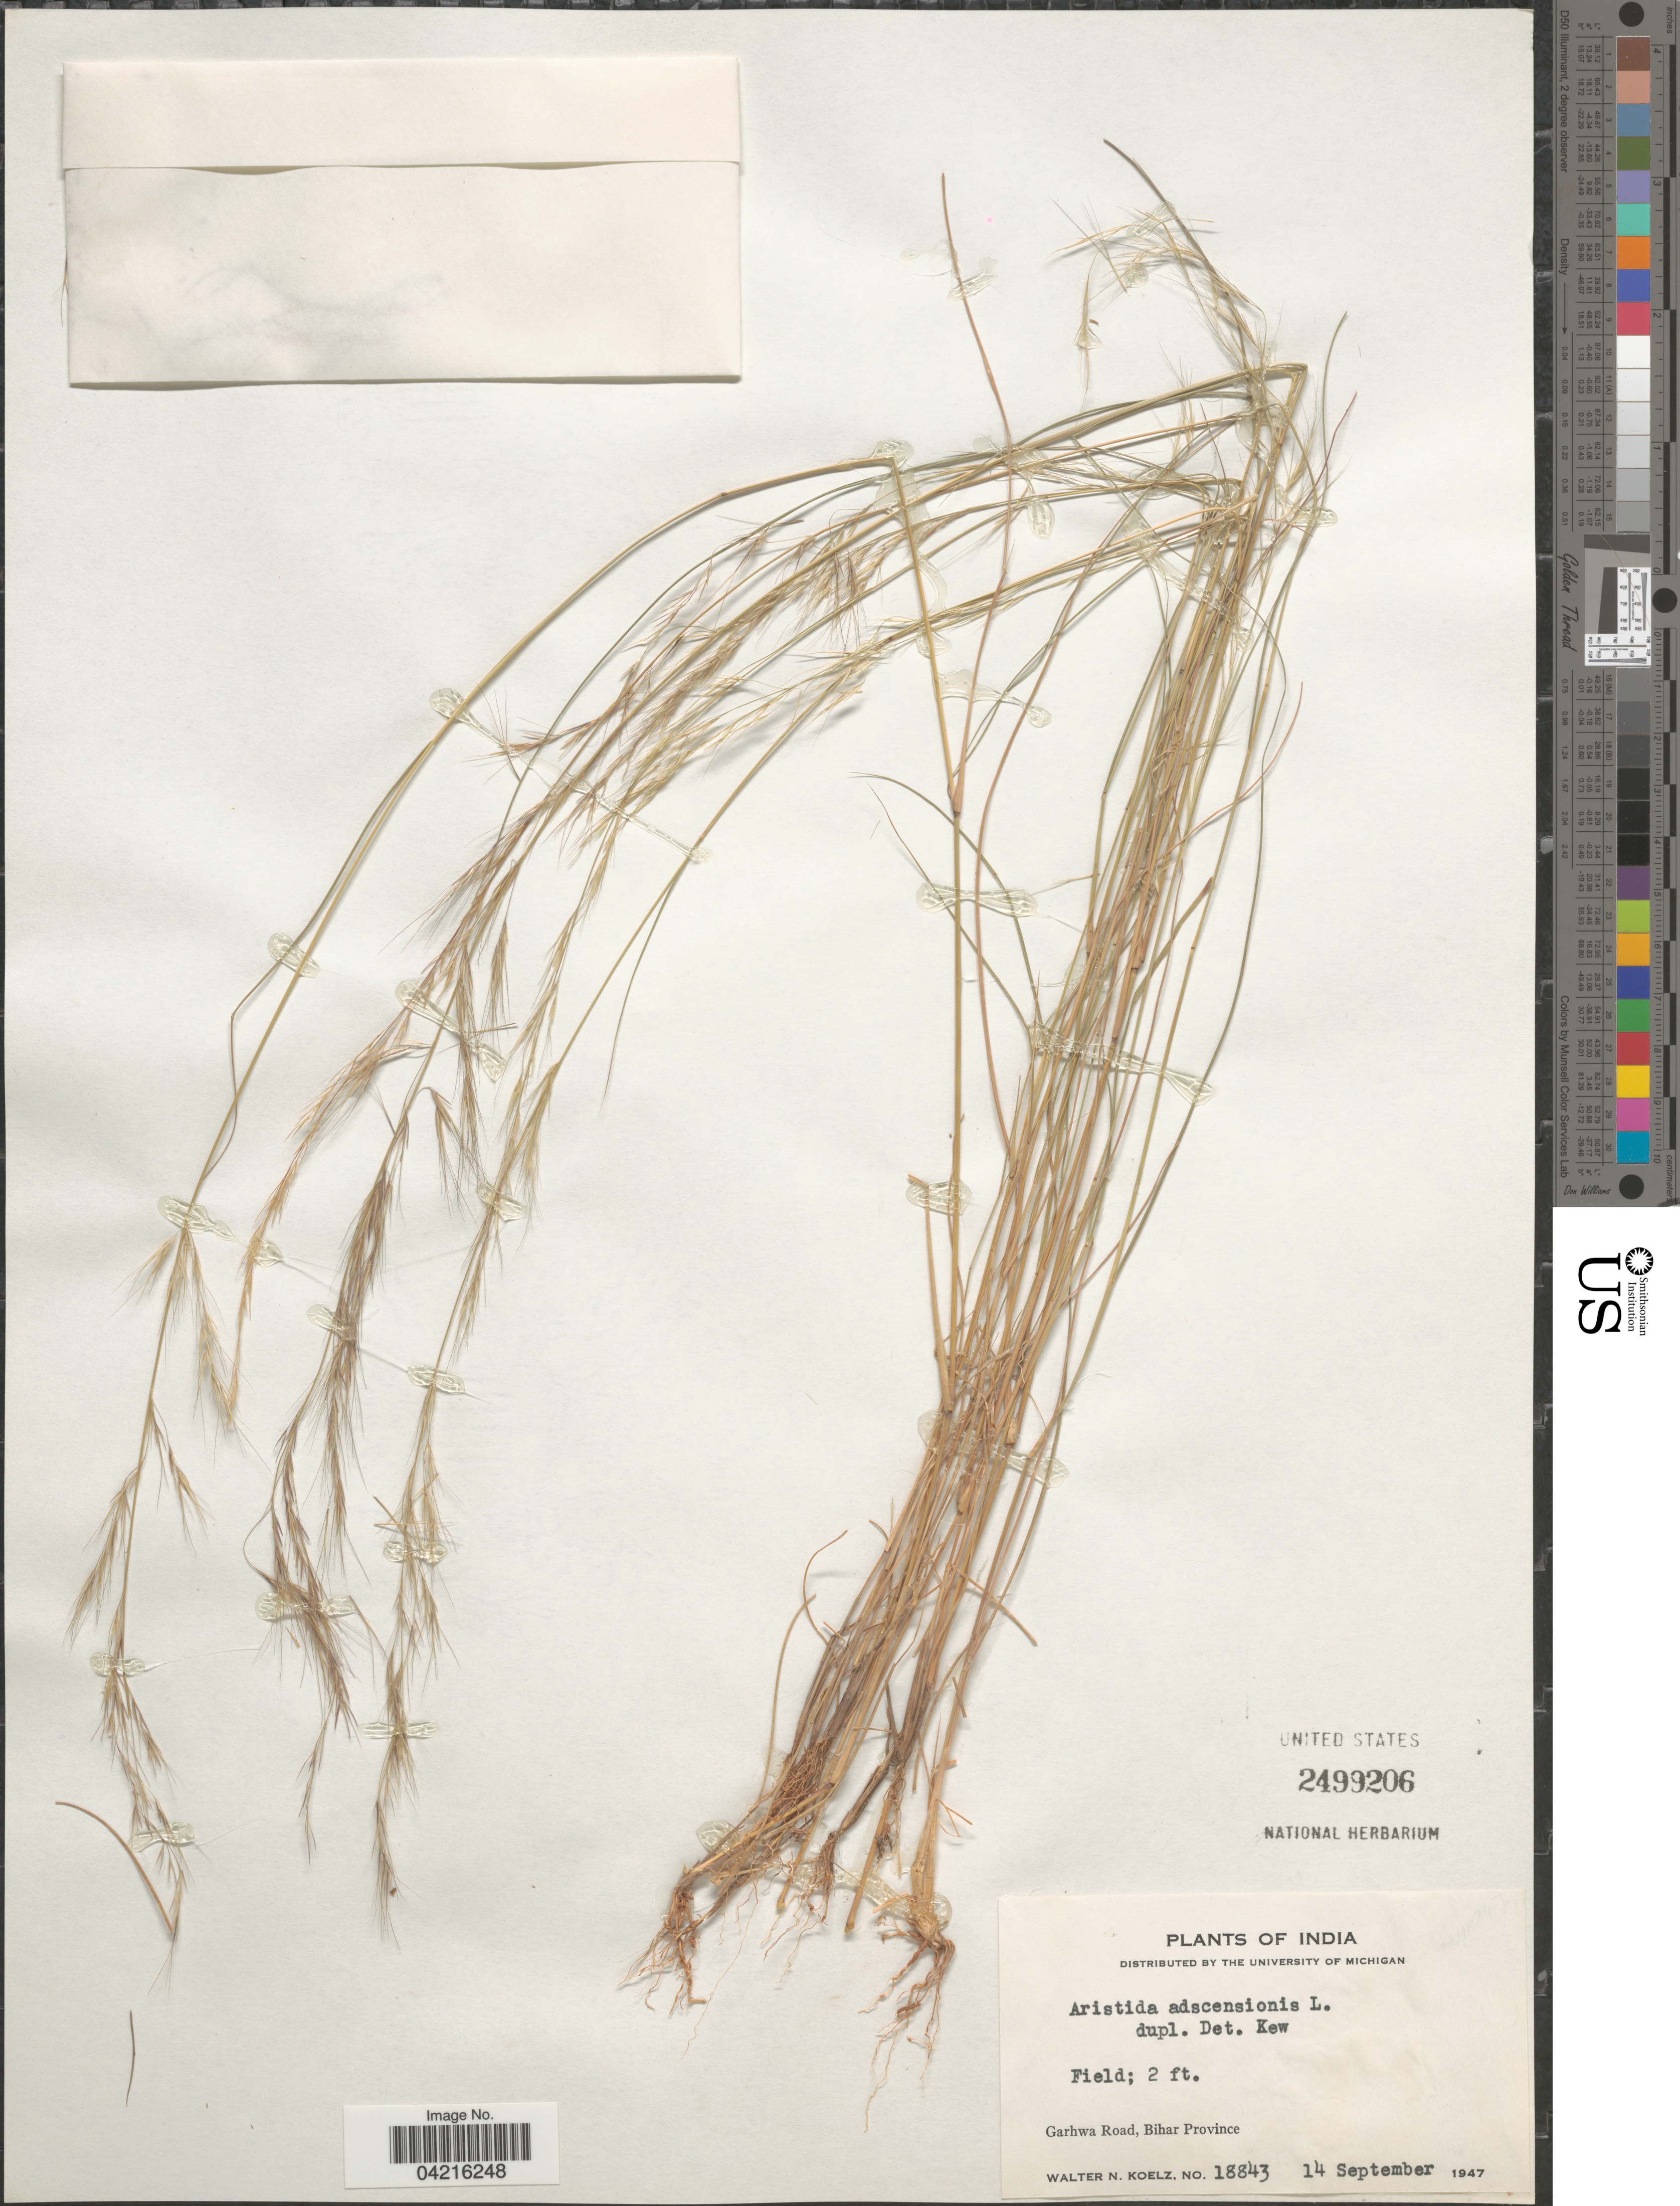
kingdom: Plantae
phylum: Tracheophyta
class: Liliopsida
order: Poales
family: Poaceae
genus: Aristida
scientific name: Aristida adscensionis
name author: L.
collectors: W. N. Koelz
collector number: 18843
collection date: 1947-09-14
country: India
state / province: Bihar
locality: Garhwa Road.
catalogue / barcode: US 2499206